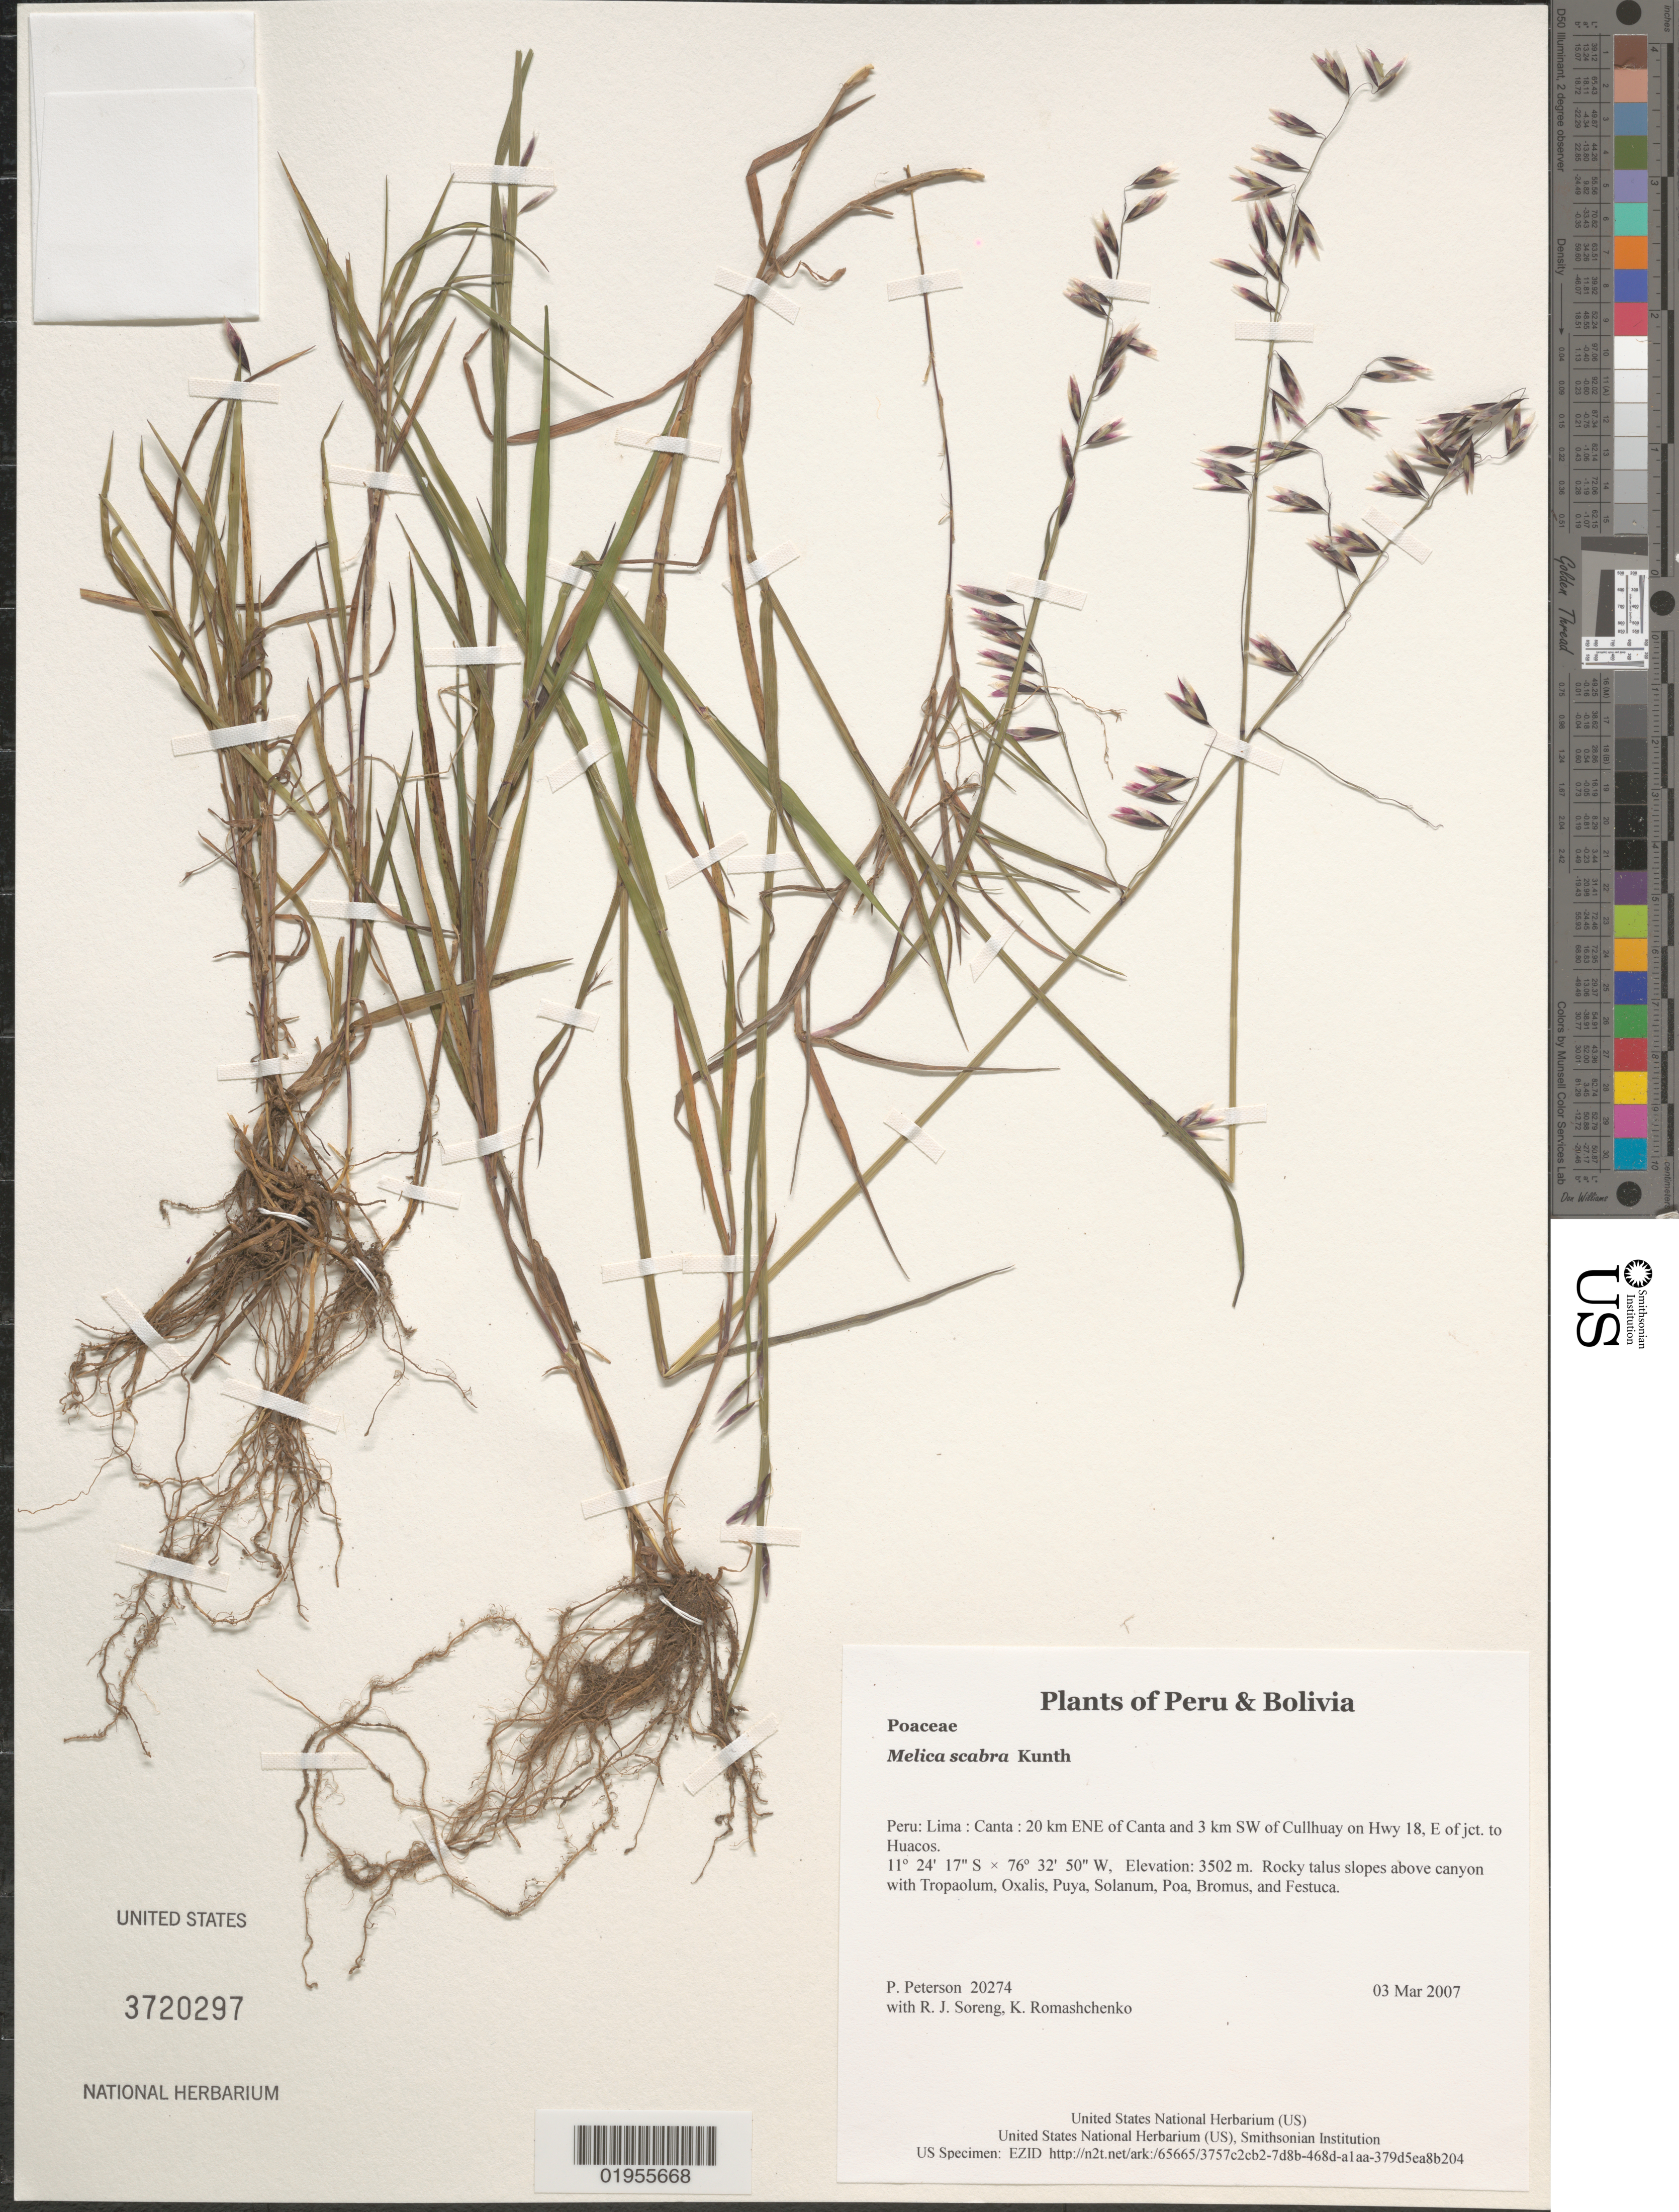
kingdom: Plantae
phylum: Tracheophyta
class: Liliopsida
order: Poales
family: Poaceae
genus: Melica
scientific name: Melica scabra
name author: Kunth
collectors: P. M. Peterson, R. J. Soreng & K. Romashchenko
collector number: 20274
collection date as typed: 03 Mar 2007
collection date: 2007-03-03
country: Peru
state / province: Lima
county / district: Canta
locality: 20 km ENE of Canta and 3 km SW of Cullhuay on Hwy 18, E of jct. to Huacos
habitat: Rocky talus slopes above canyon with Tropaolum, Oxalis, Puya, Solanum, Poa, Bromus, and Festuca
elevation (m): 3502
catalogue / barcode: US 3720297